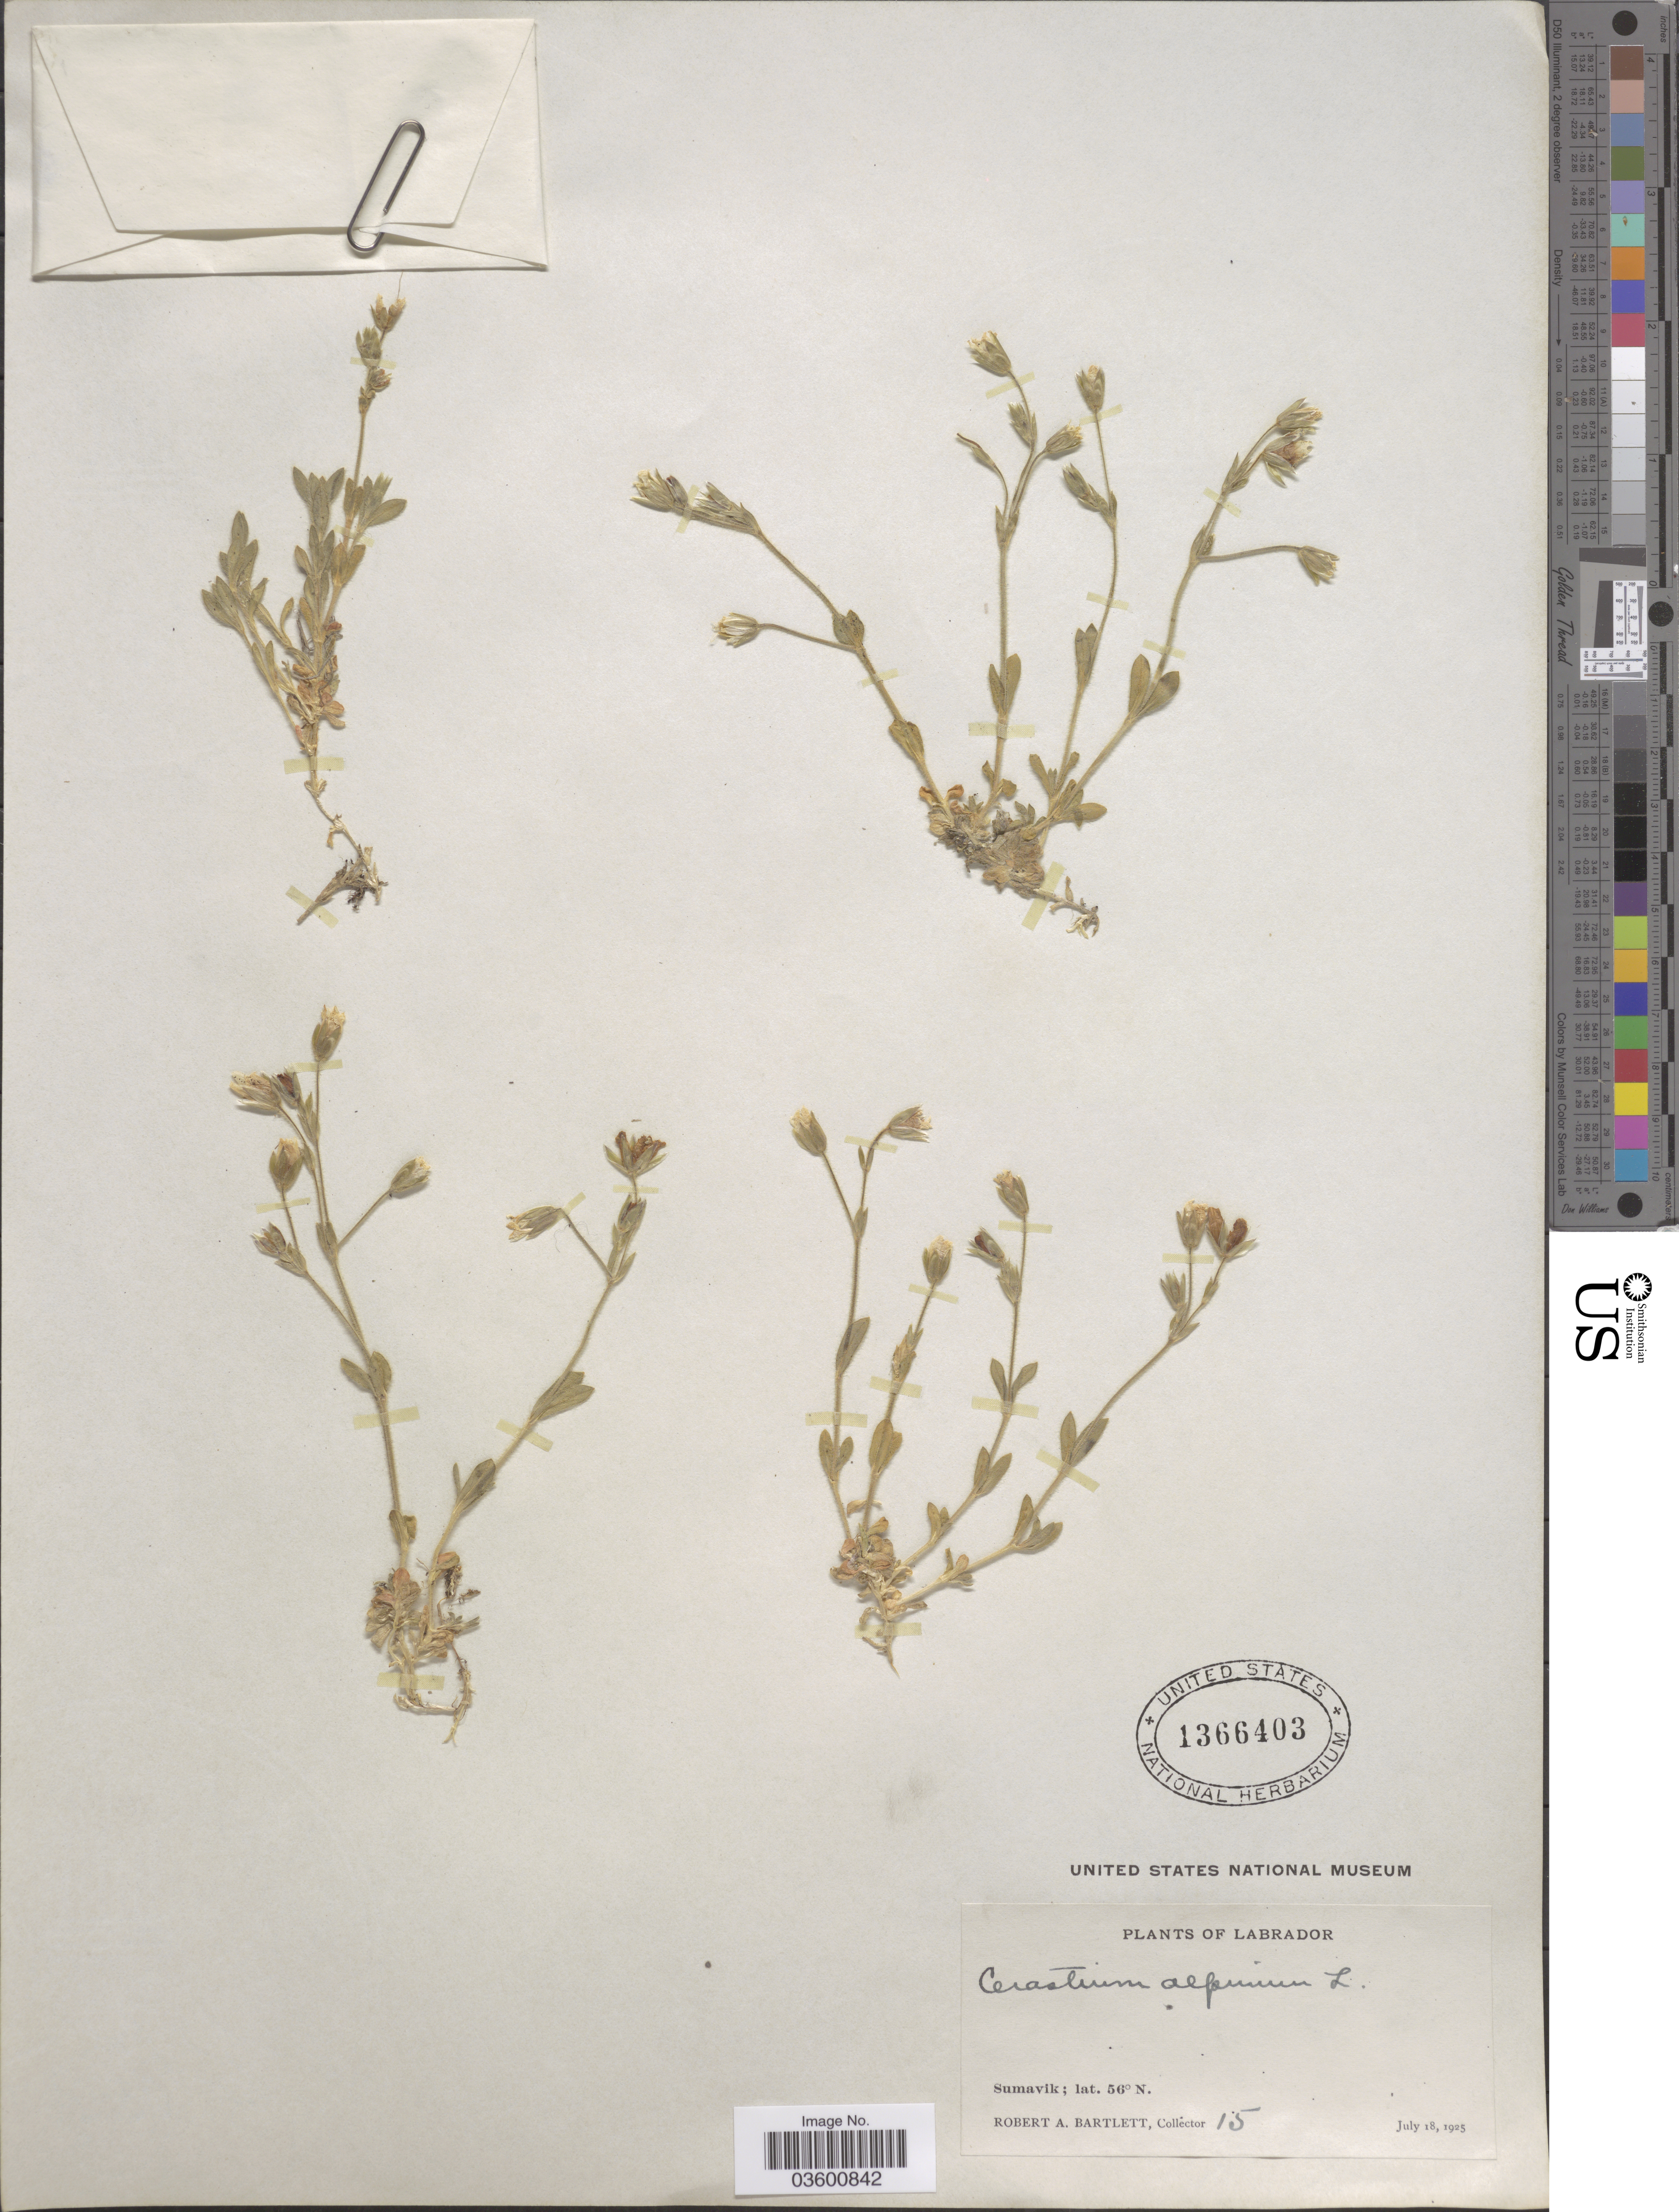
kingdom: Plantae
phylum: Tracheophyta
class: Magnoliopsida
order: Caryophyllales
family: Caryophyllaceae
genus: Cerastium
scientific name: Cerastium alpinum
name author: L.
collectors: R. A. Bartlett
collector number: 15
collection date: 1925-07-18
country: Canada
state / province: Newfoundland and Labrador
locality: Labrador. Sumavik.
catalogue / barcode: US 1366403